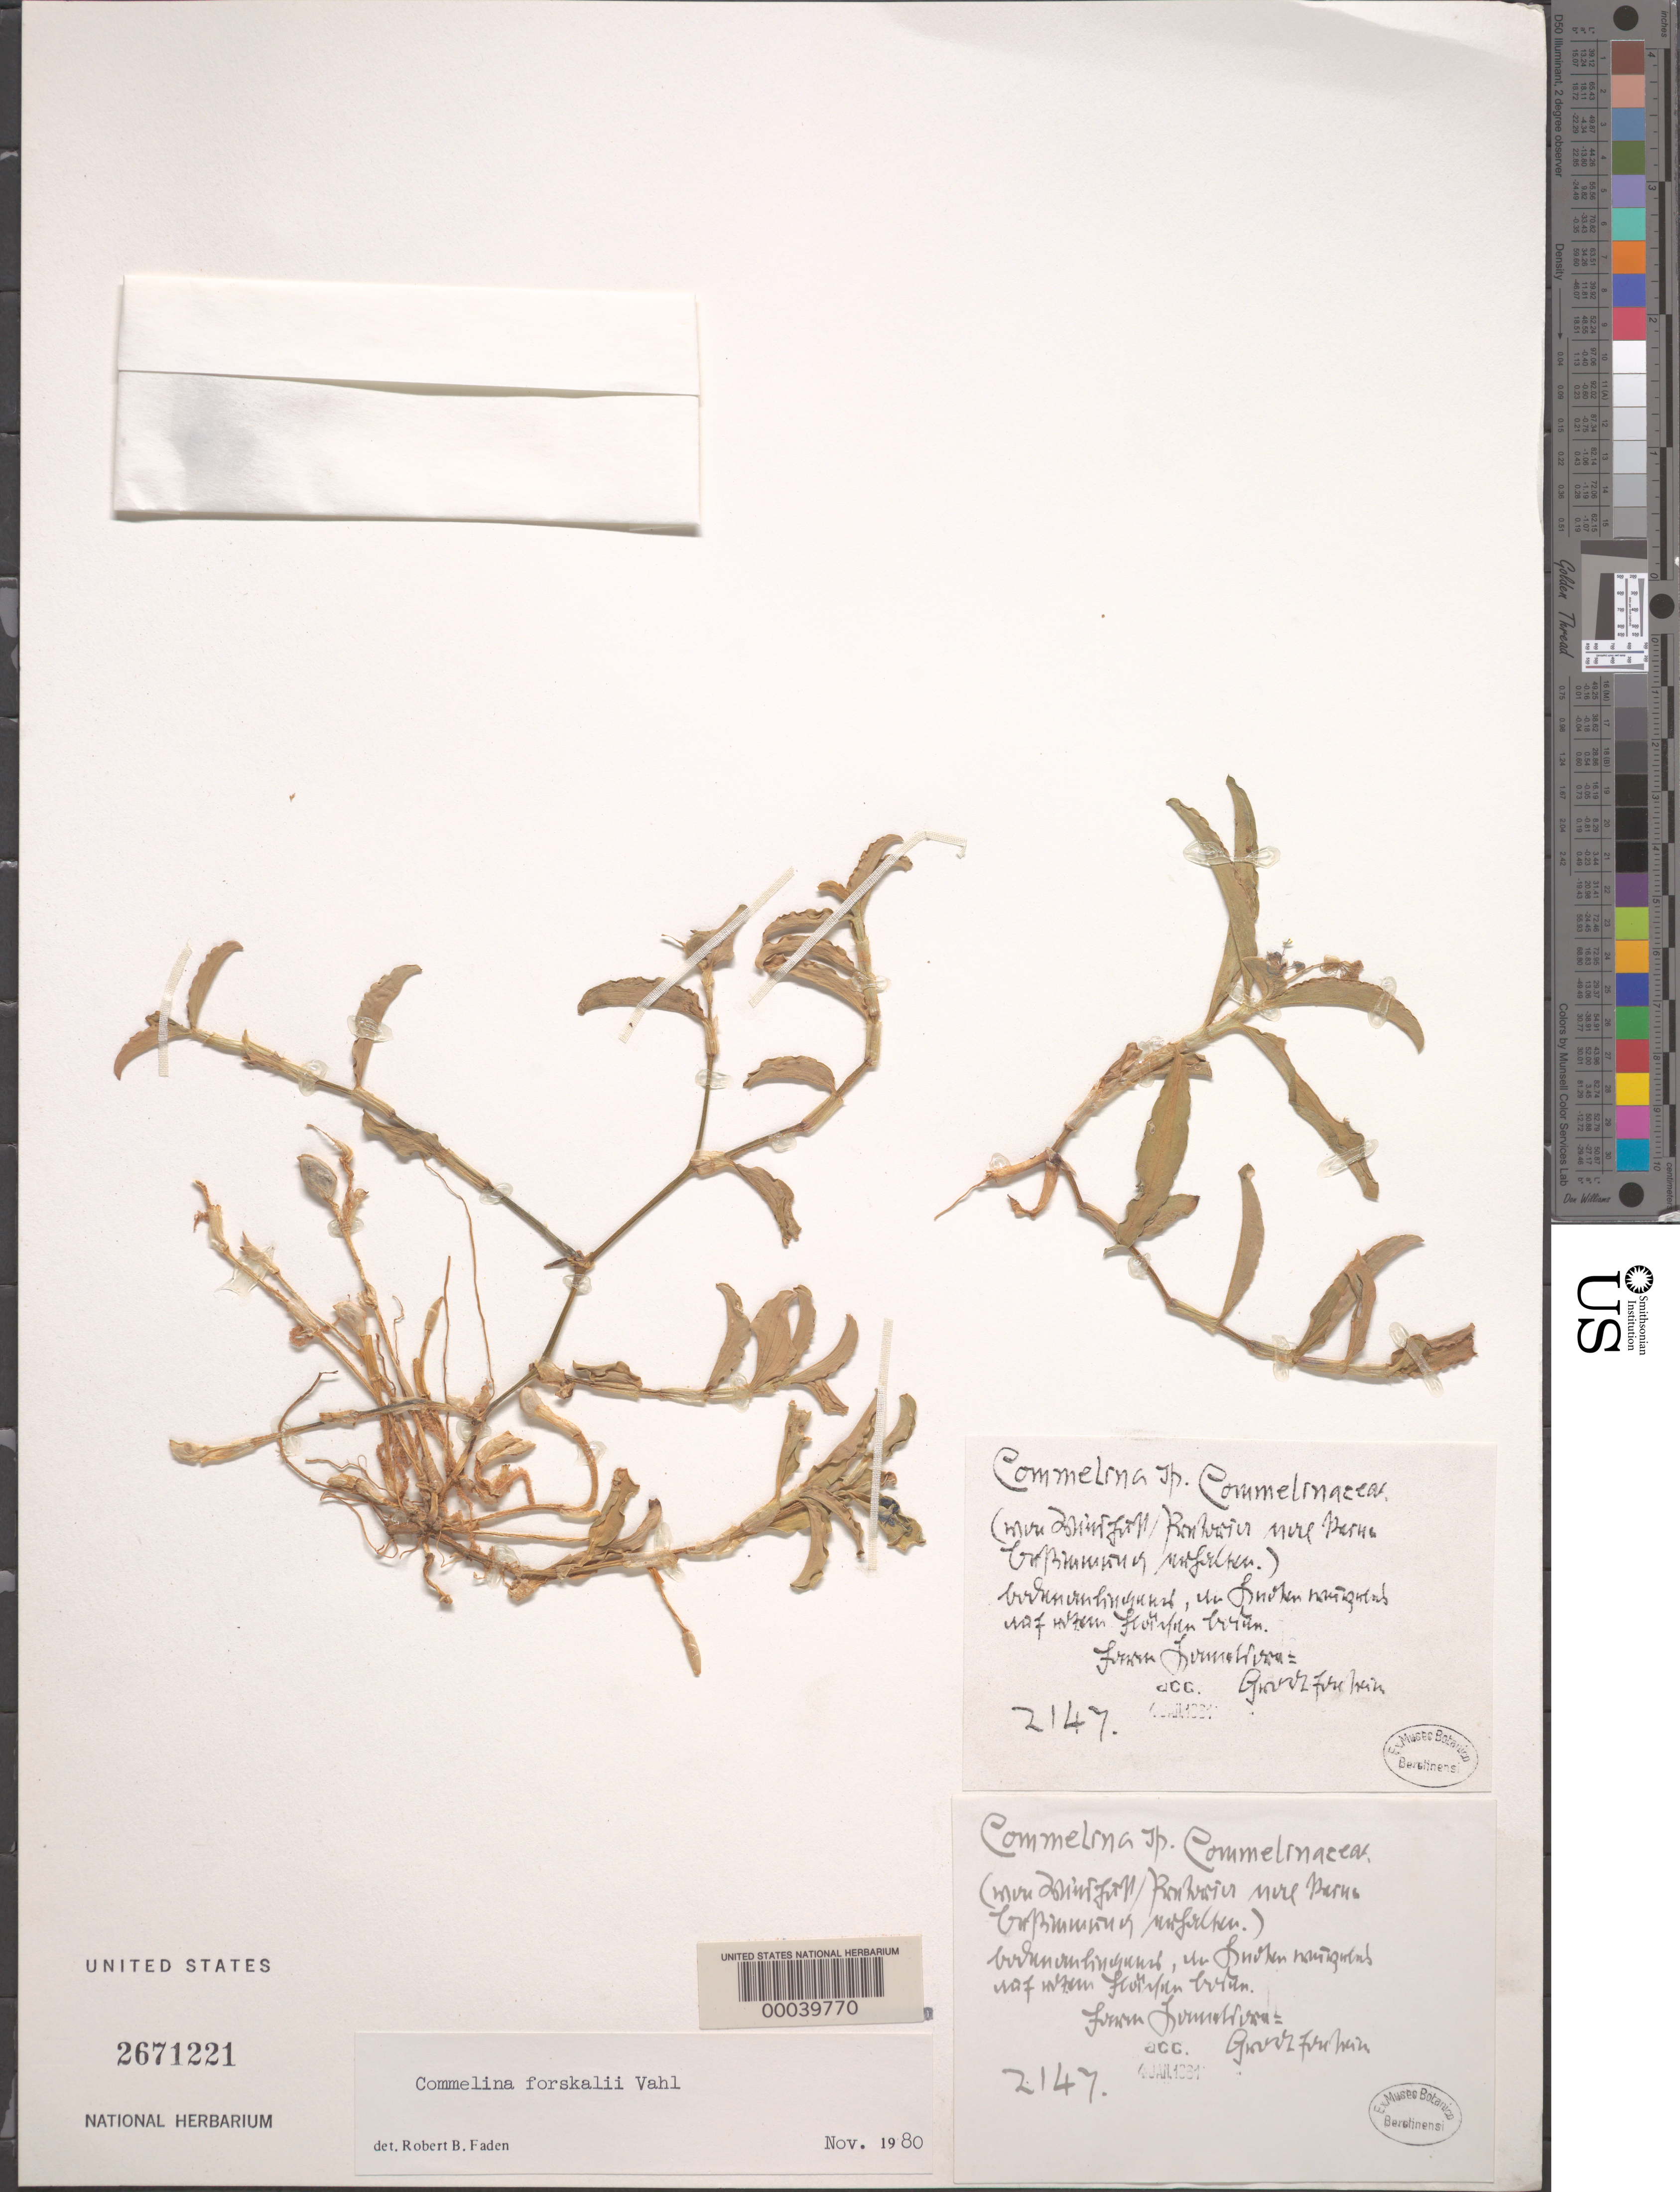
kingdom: Plantae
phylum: Tracheophyta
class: Liliopsida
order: Commelinales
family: Commelinaceae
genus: Commelina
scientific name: Commelina forskaolii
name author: Vahl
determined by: Faden, Robert B., (US), Smithsonian Institution - National Museum of Natural History (UNITED STATES)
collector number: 2147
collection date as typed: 04 Jan 1861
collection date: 1861-01-04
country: Panama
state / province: Chiriquí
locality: Around San Felix.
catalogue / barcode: US 2671221